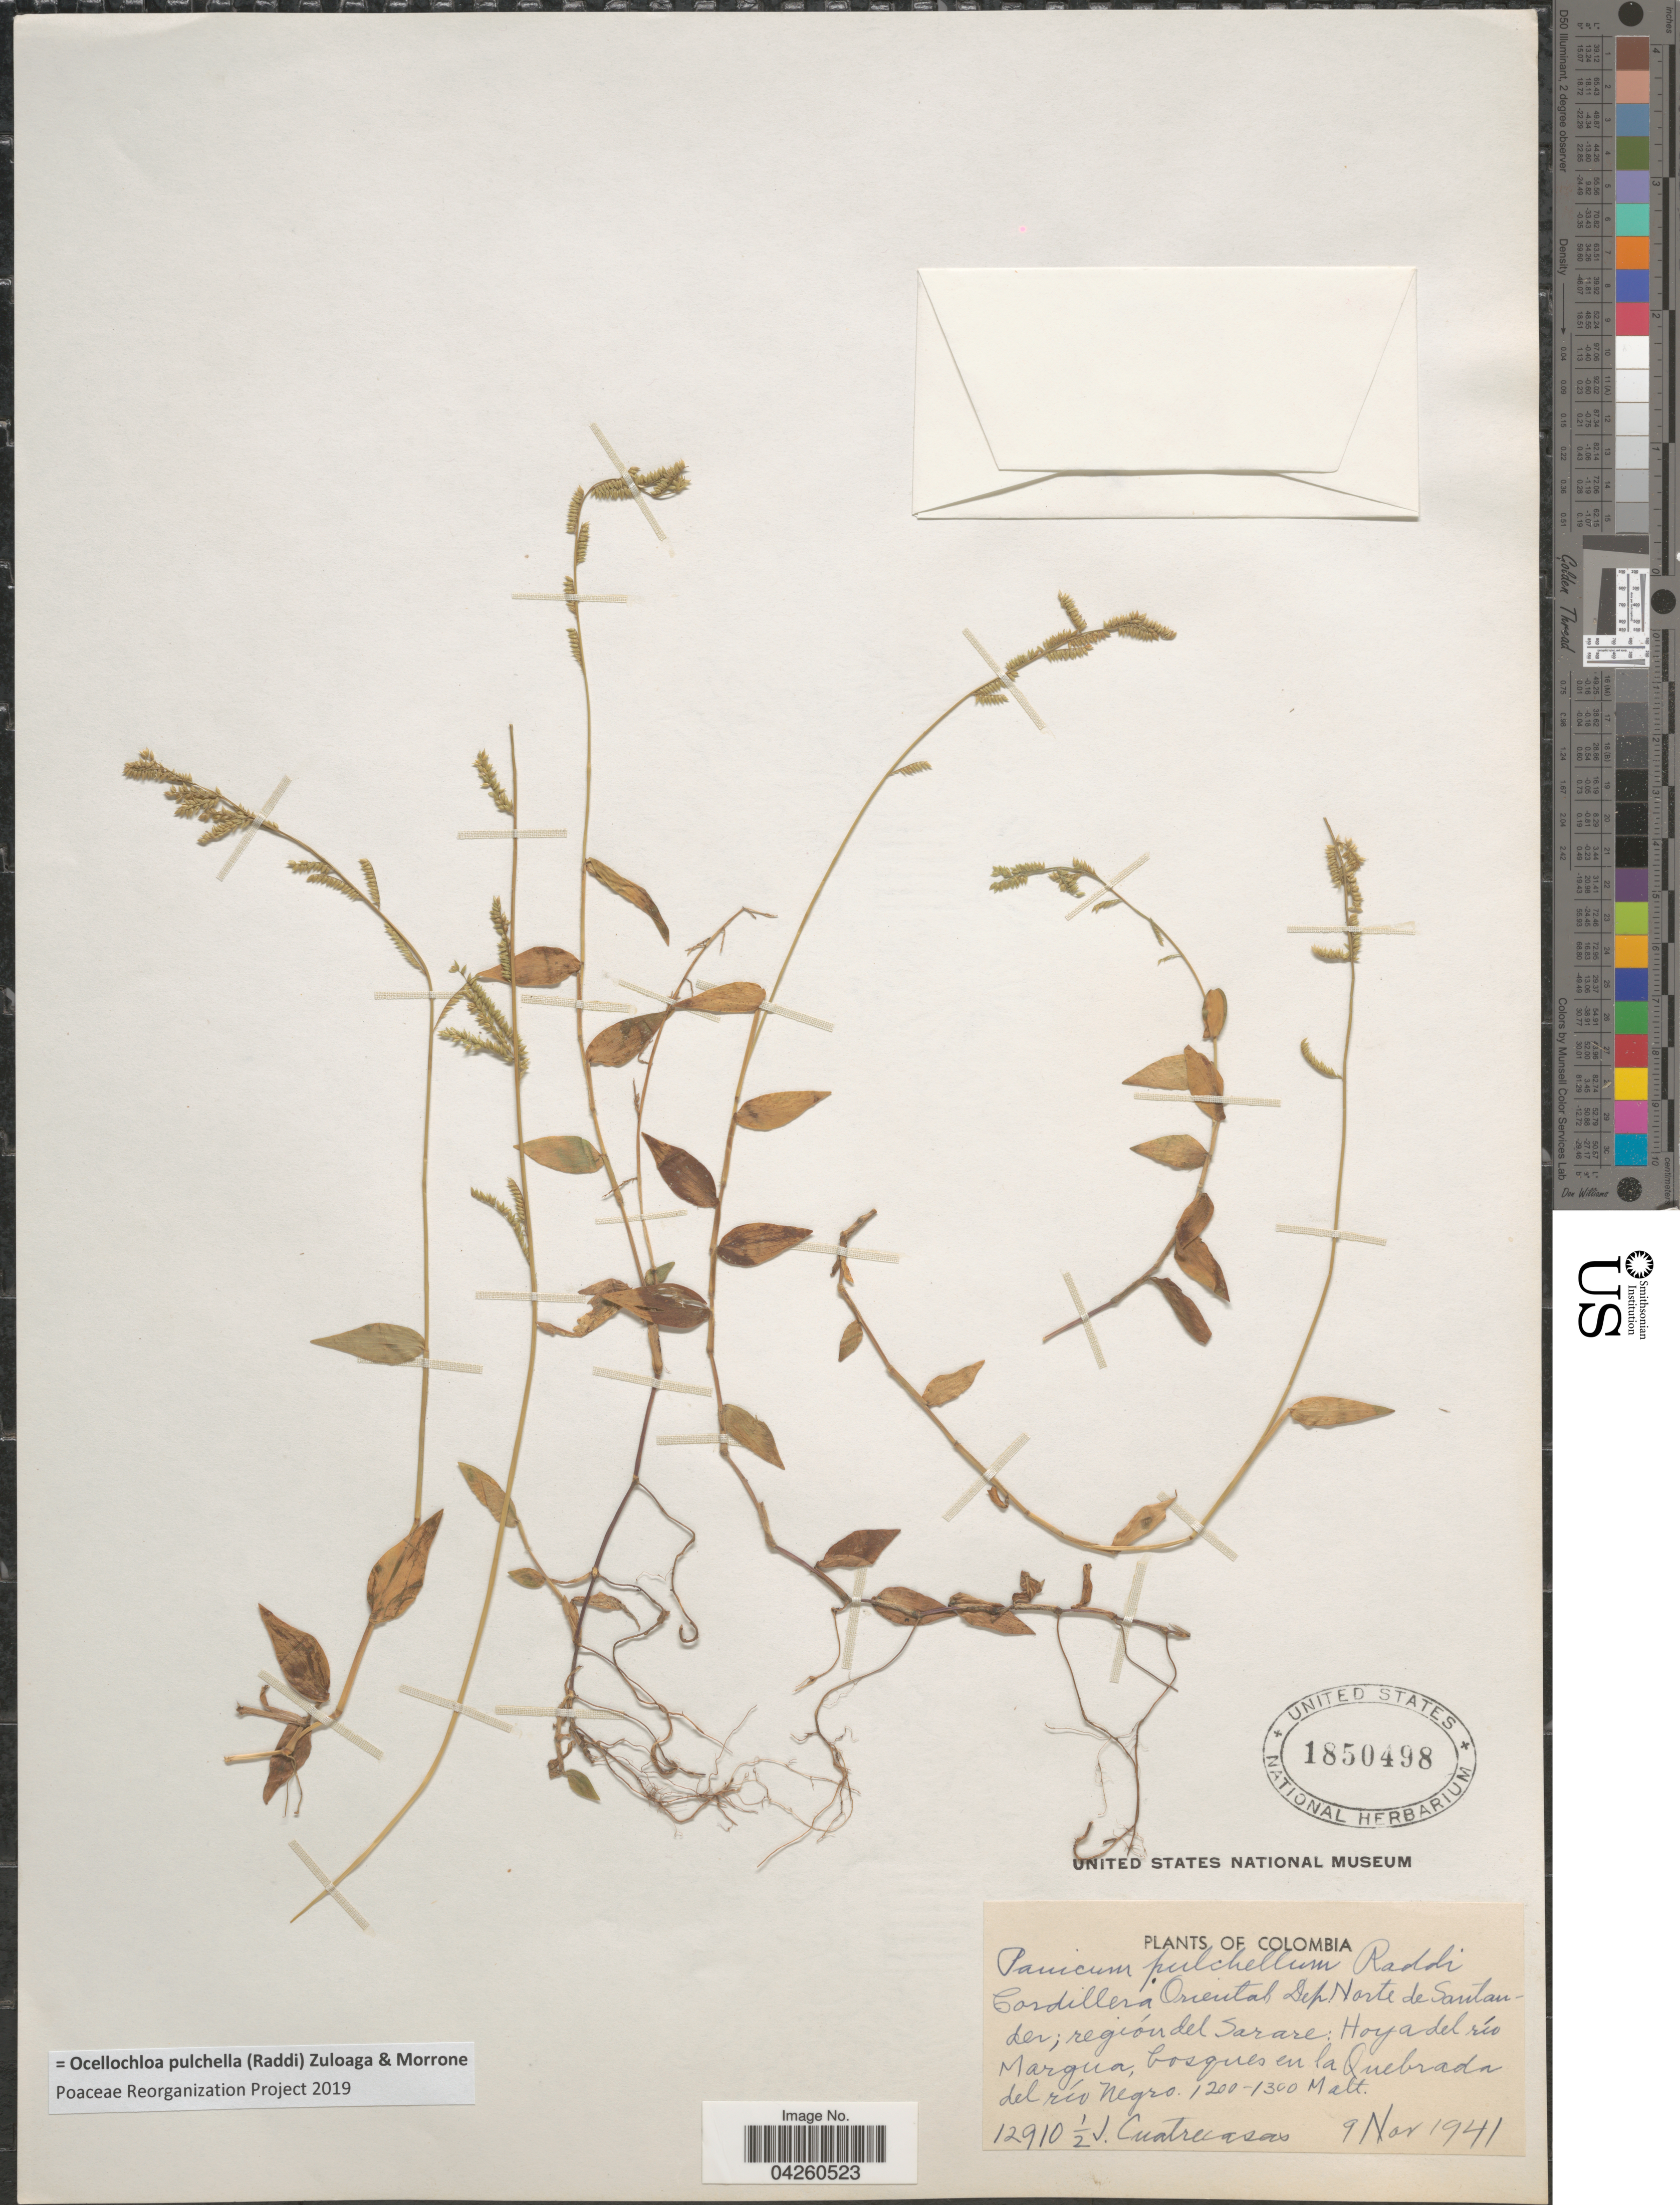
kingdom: Plantae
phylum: Tracheophyta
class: Liliopsida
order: Poales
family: Poaceae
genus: Ocellochloa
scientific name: Ocellochloa pulchella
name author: (Raddi) Zuloaga & Morrone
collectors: J. Cuatrecasas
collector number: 12910½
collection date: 1941-11-09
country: Colombia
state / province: Norte de Santander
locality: Cordillera Orienal. Dep. Norte de Santander; región del Sarare: Hoya del río Margua, bosques en la Quebrada del río Negro.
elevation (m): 1200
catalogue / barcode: US 1850498